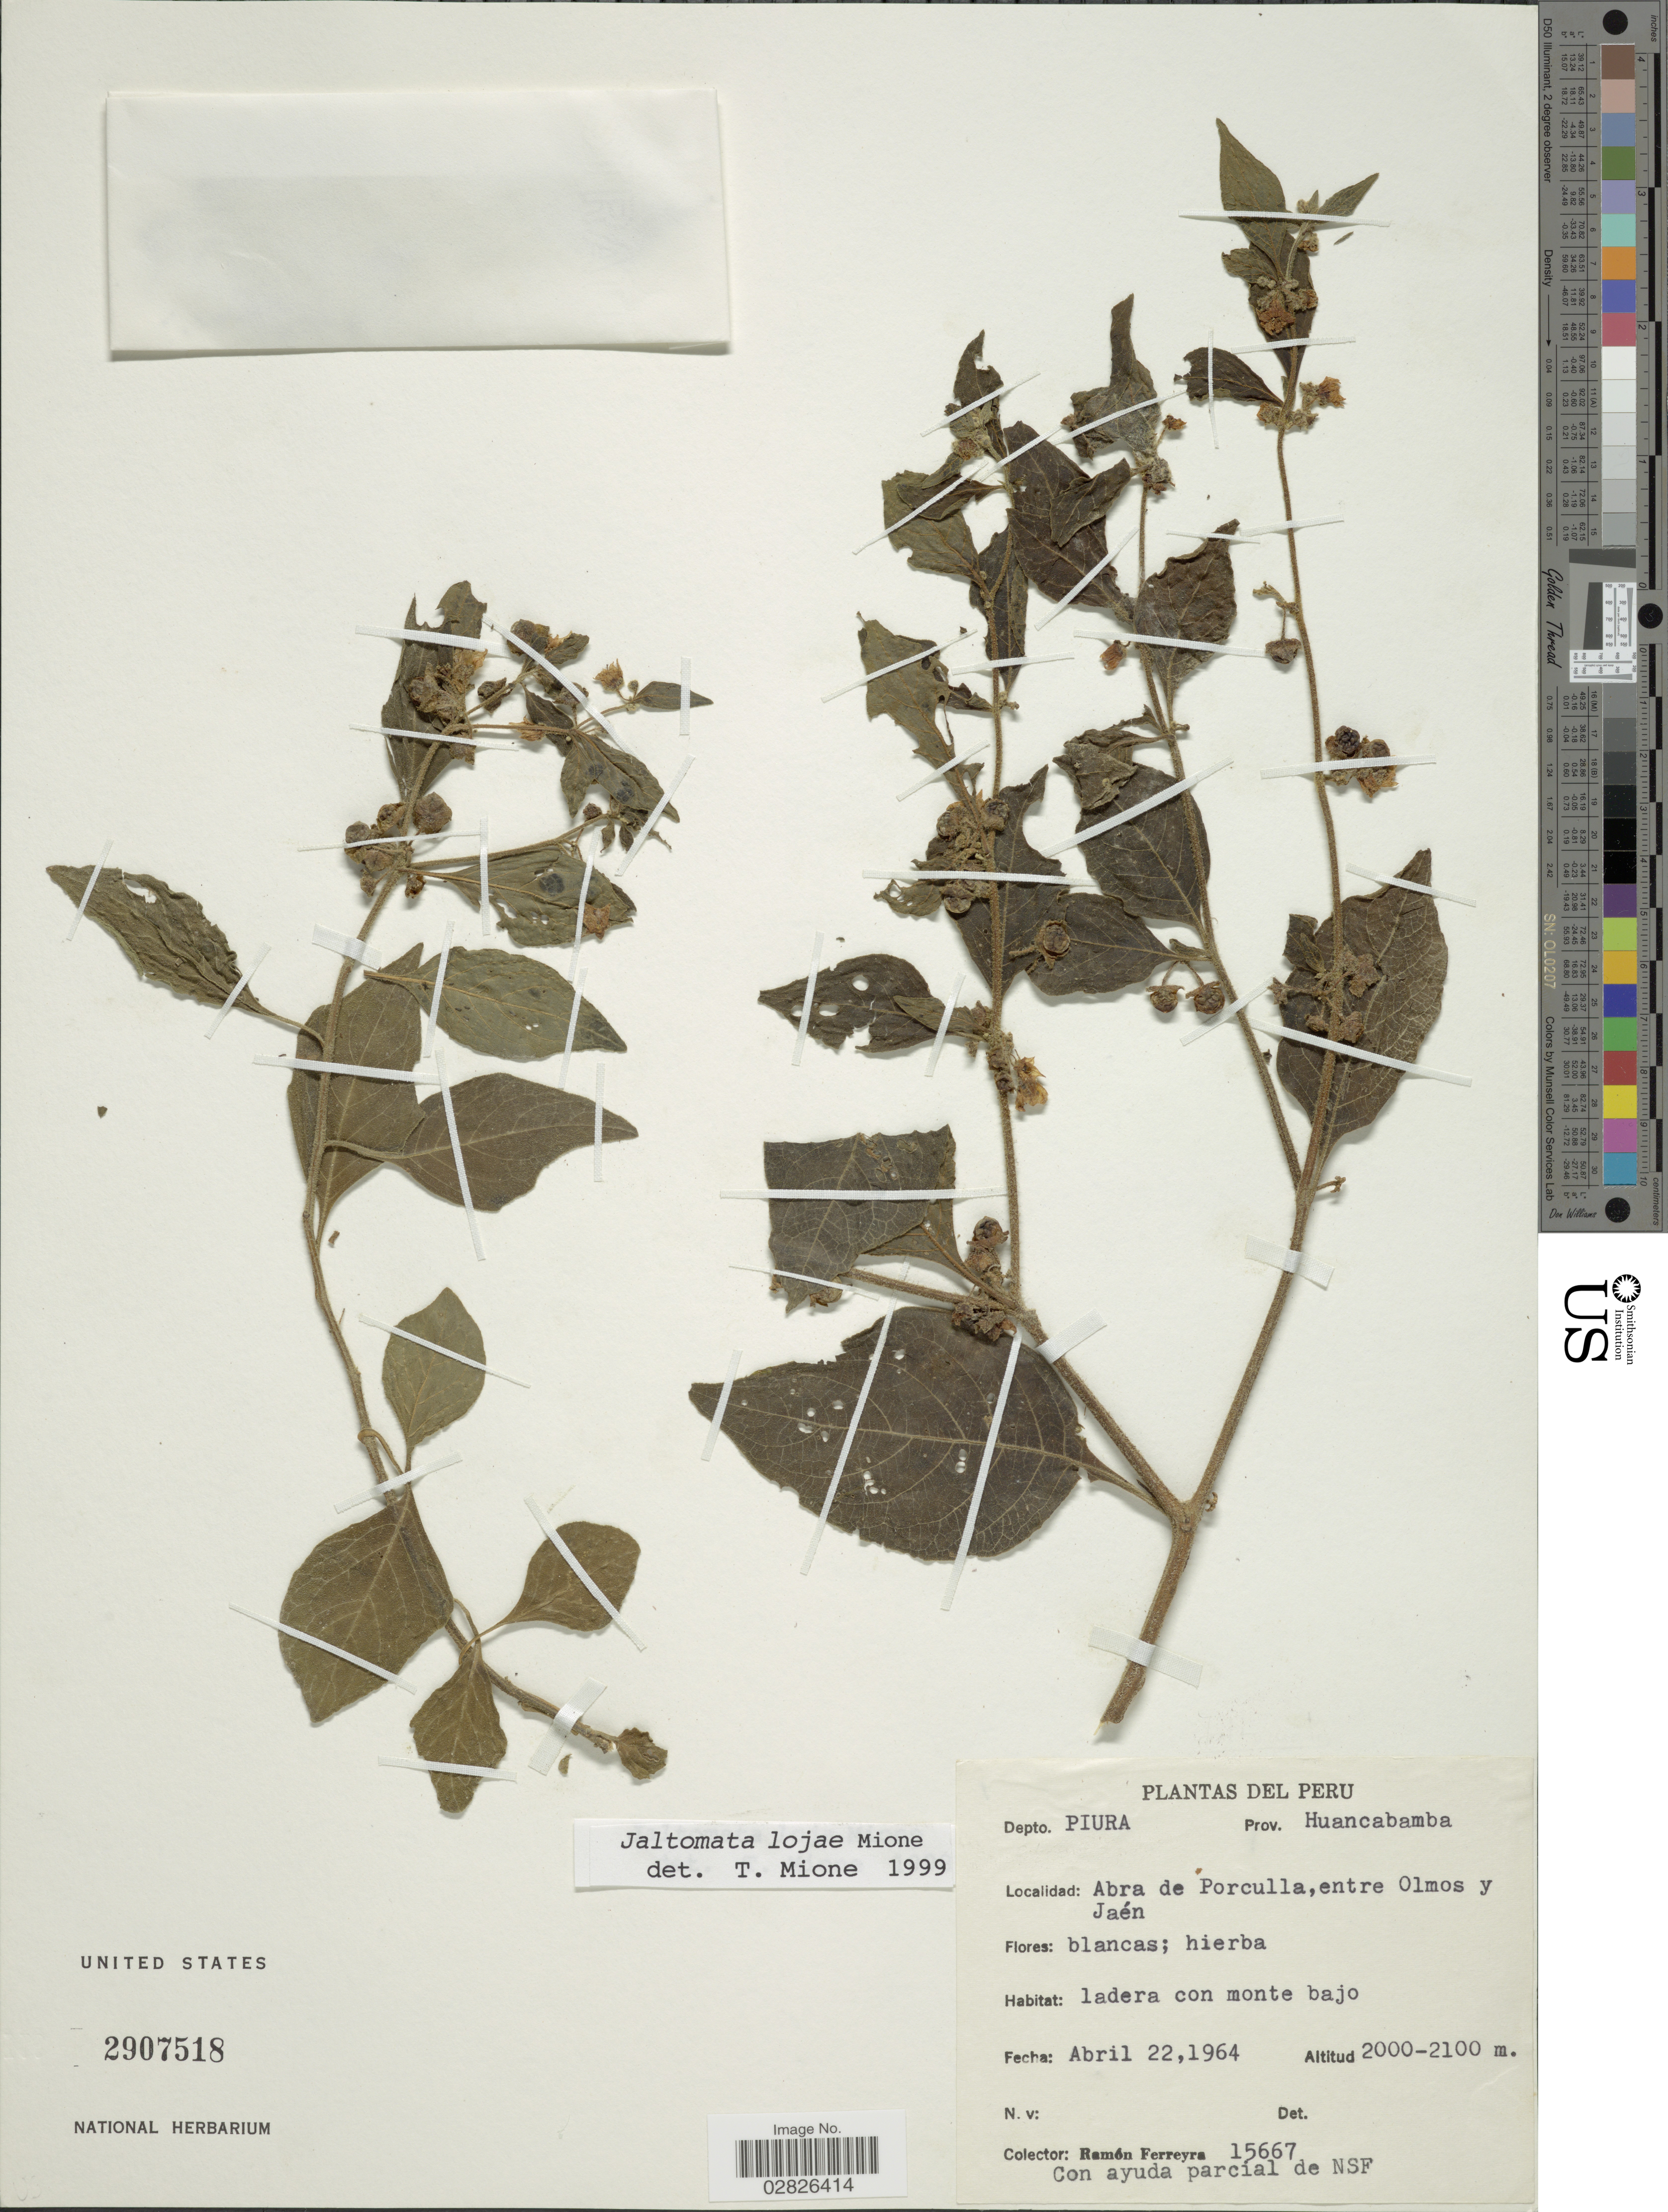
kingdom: Plantae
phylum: Tracheophyta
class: Magnoliopsida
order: Solanales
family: Solanaceae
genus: Jaltomata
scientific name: Jaltomata lojae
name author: Mione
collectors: R. A. Ferreyra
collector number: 15667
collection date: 1964-04-22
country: Peru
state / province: Piura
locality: Depto. Piura, Prov. Huancabamba, Abra de Porculla, entre OImos y Jaén.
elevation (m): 2000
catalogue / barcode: US 2907518